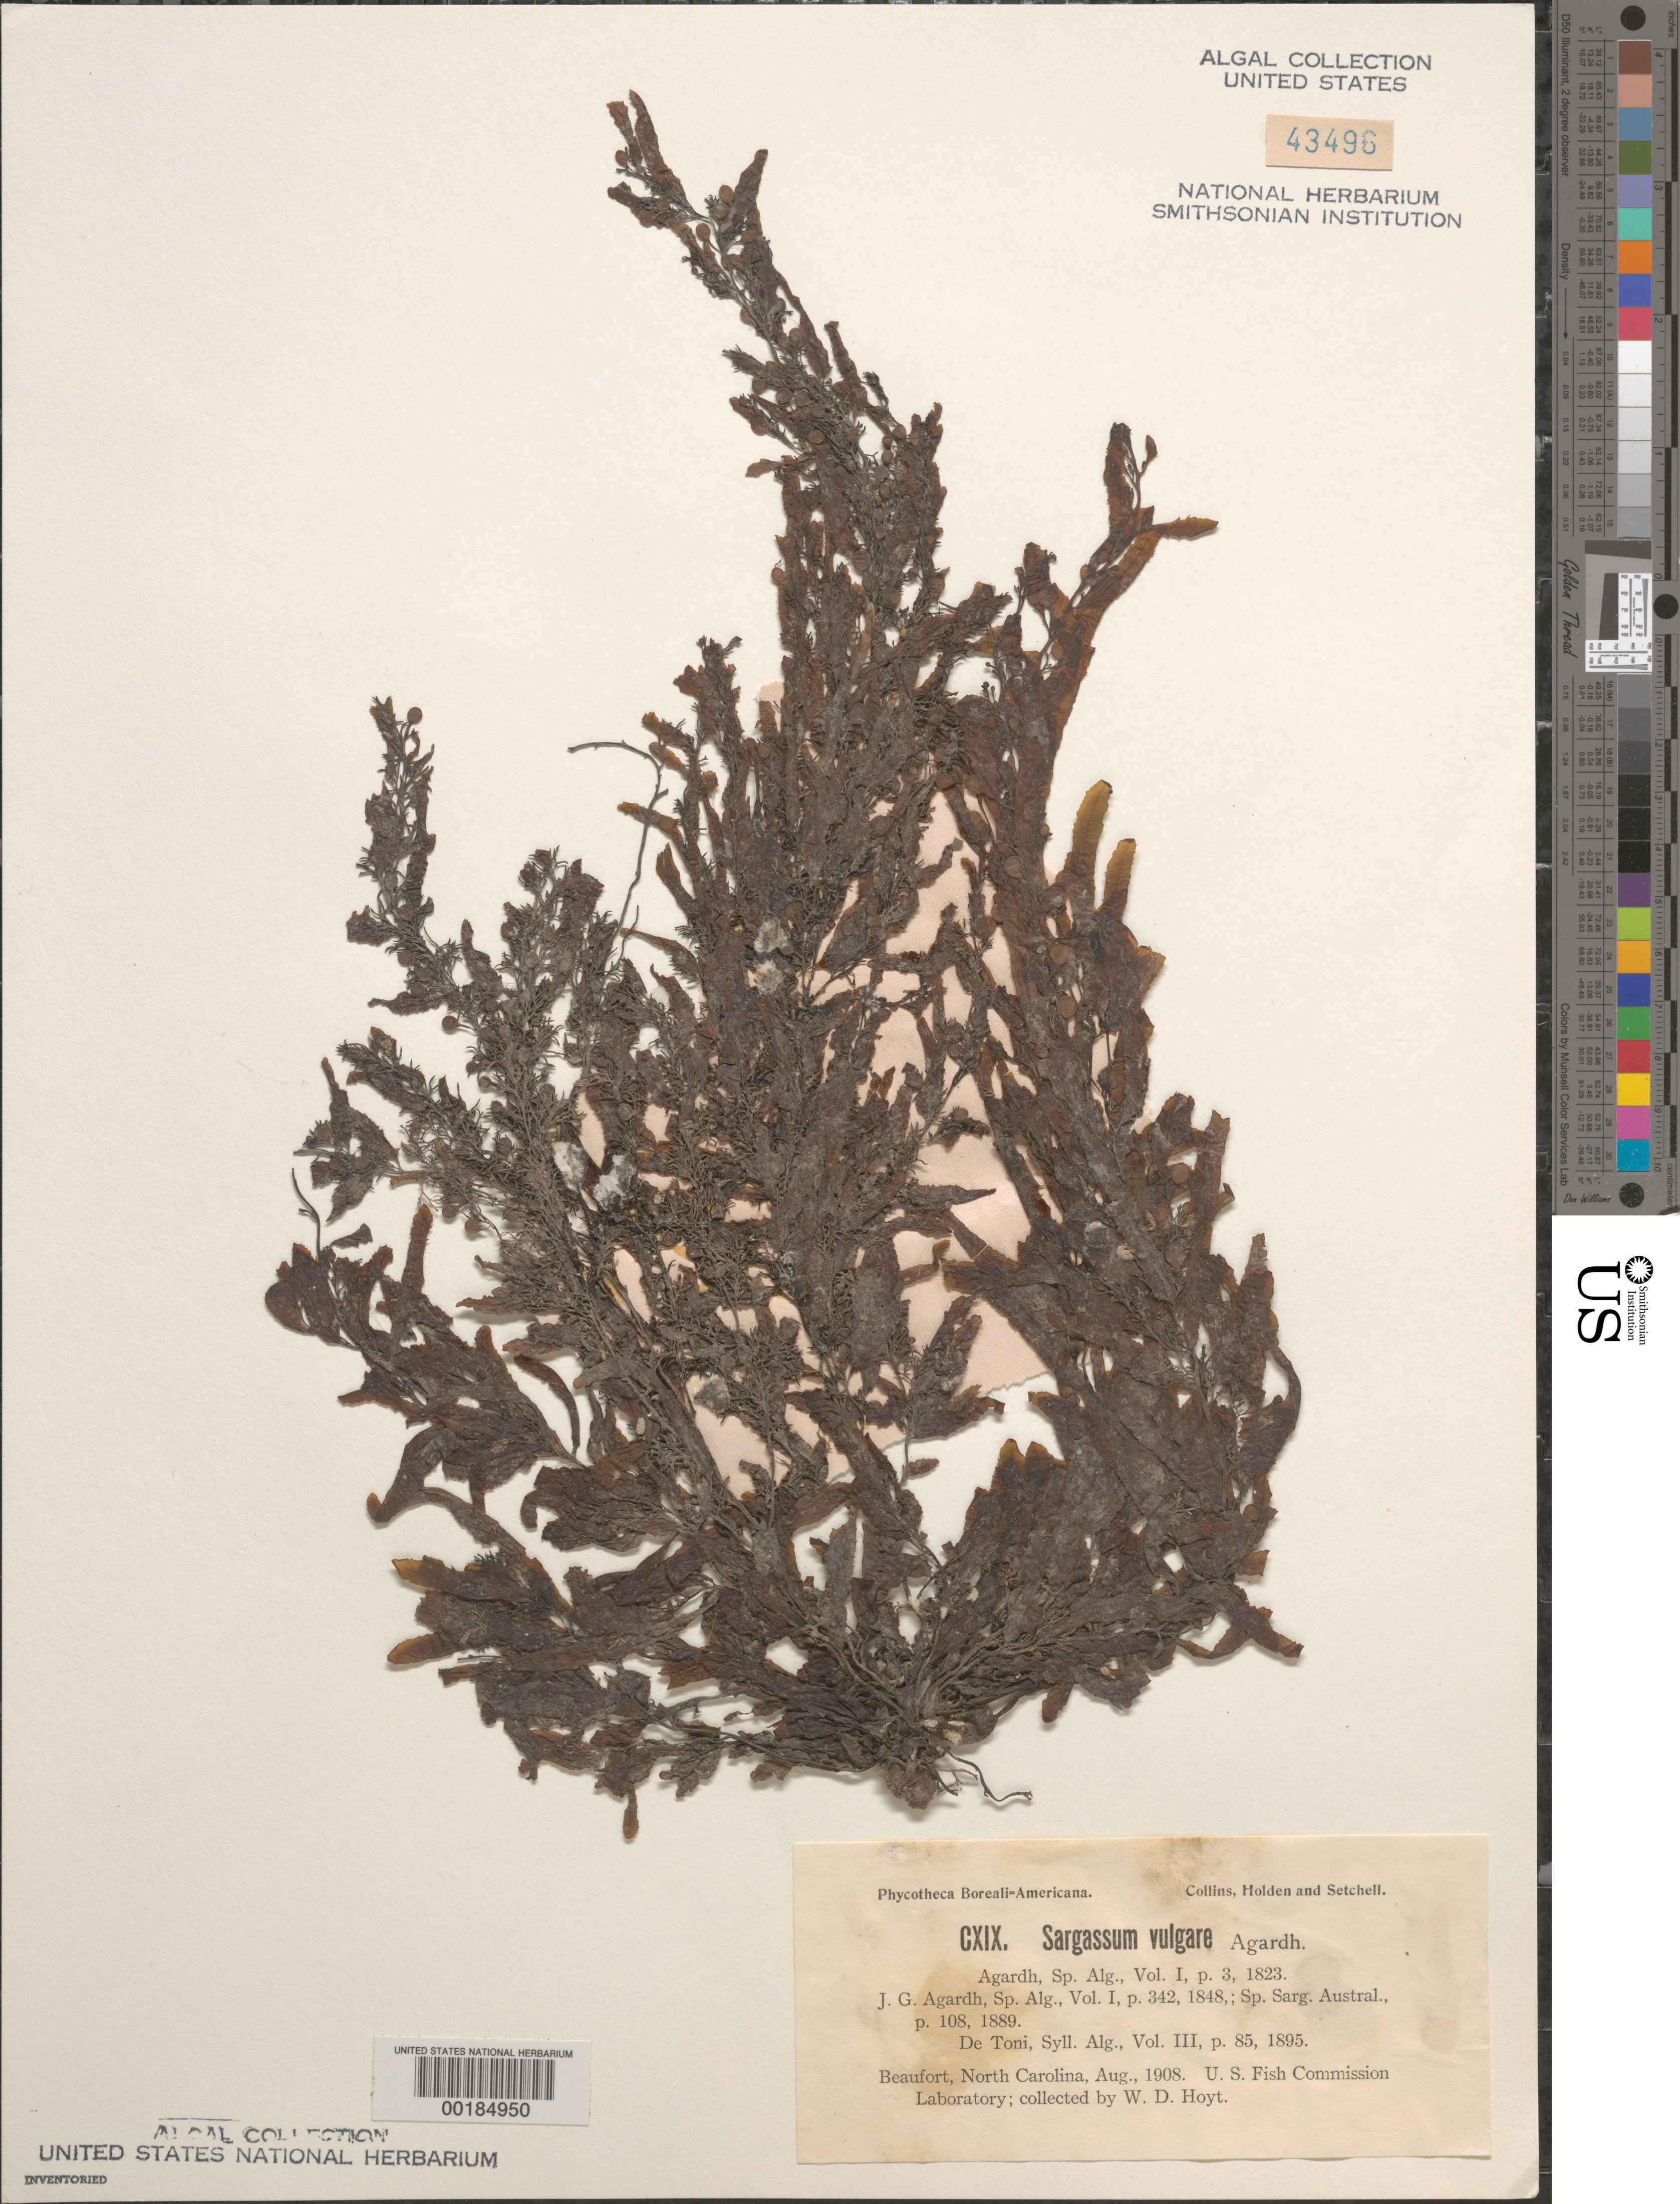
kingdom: Chromista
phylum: Ochrophyta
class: Phaeophyceae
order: Fucales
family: Sargassaceae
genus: Sargassum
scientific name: Sargassum vulgare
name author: C. Agardh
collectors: W. D. Hoyt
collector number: PB-A Cxix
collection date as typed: Aug 1908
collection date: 1908-08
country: United States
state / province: North Carolina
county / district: Carteret County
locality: Beaufort, US Fish Commission laboratory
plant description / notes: Collins, Holden & Setchell, Phycotheca Boreali-Americana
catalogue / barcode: US 43496